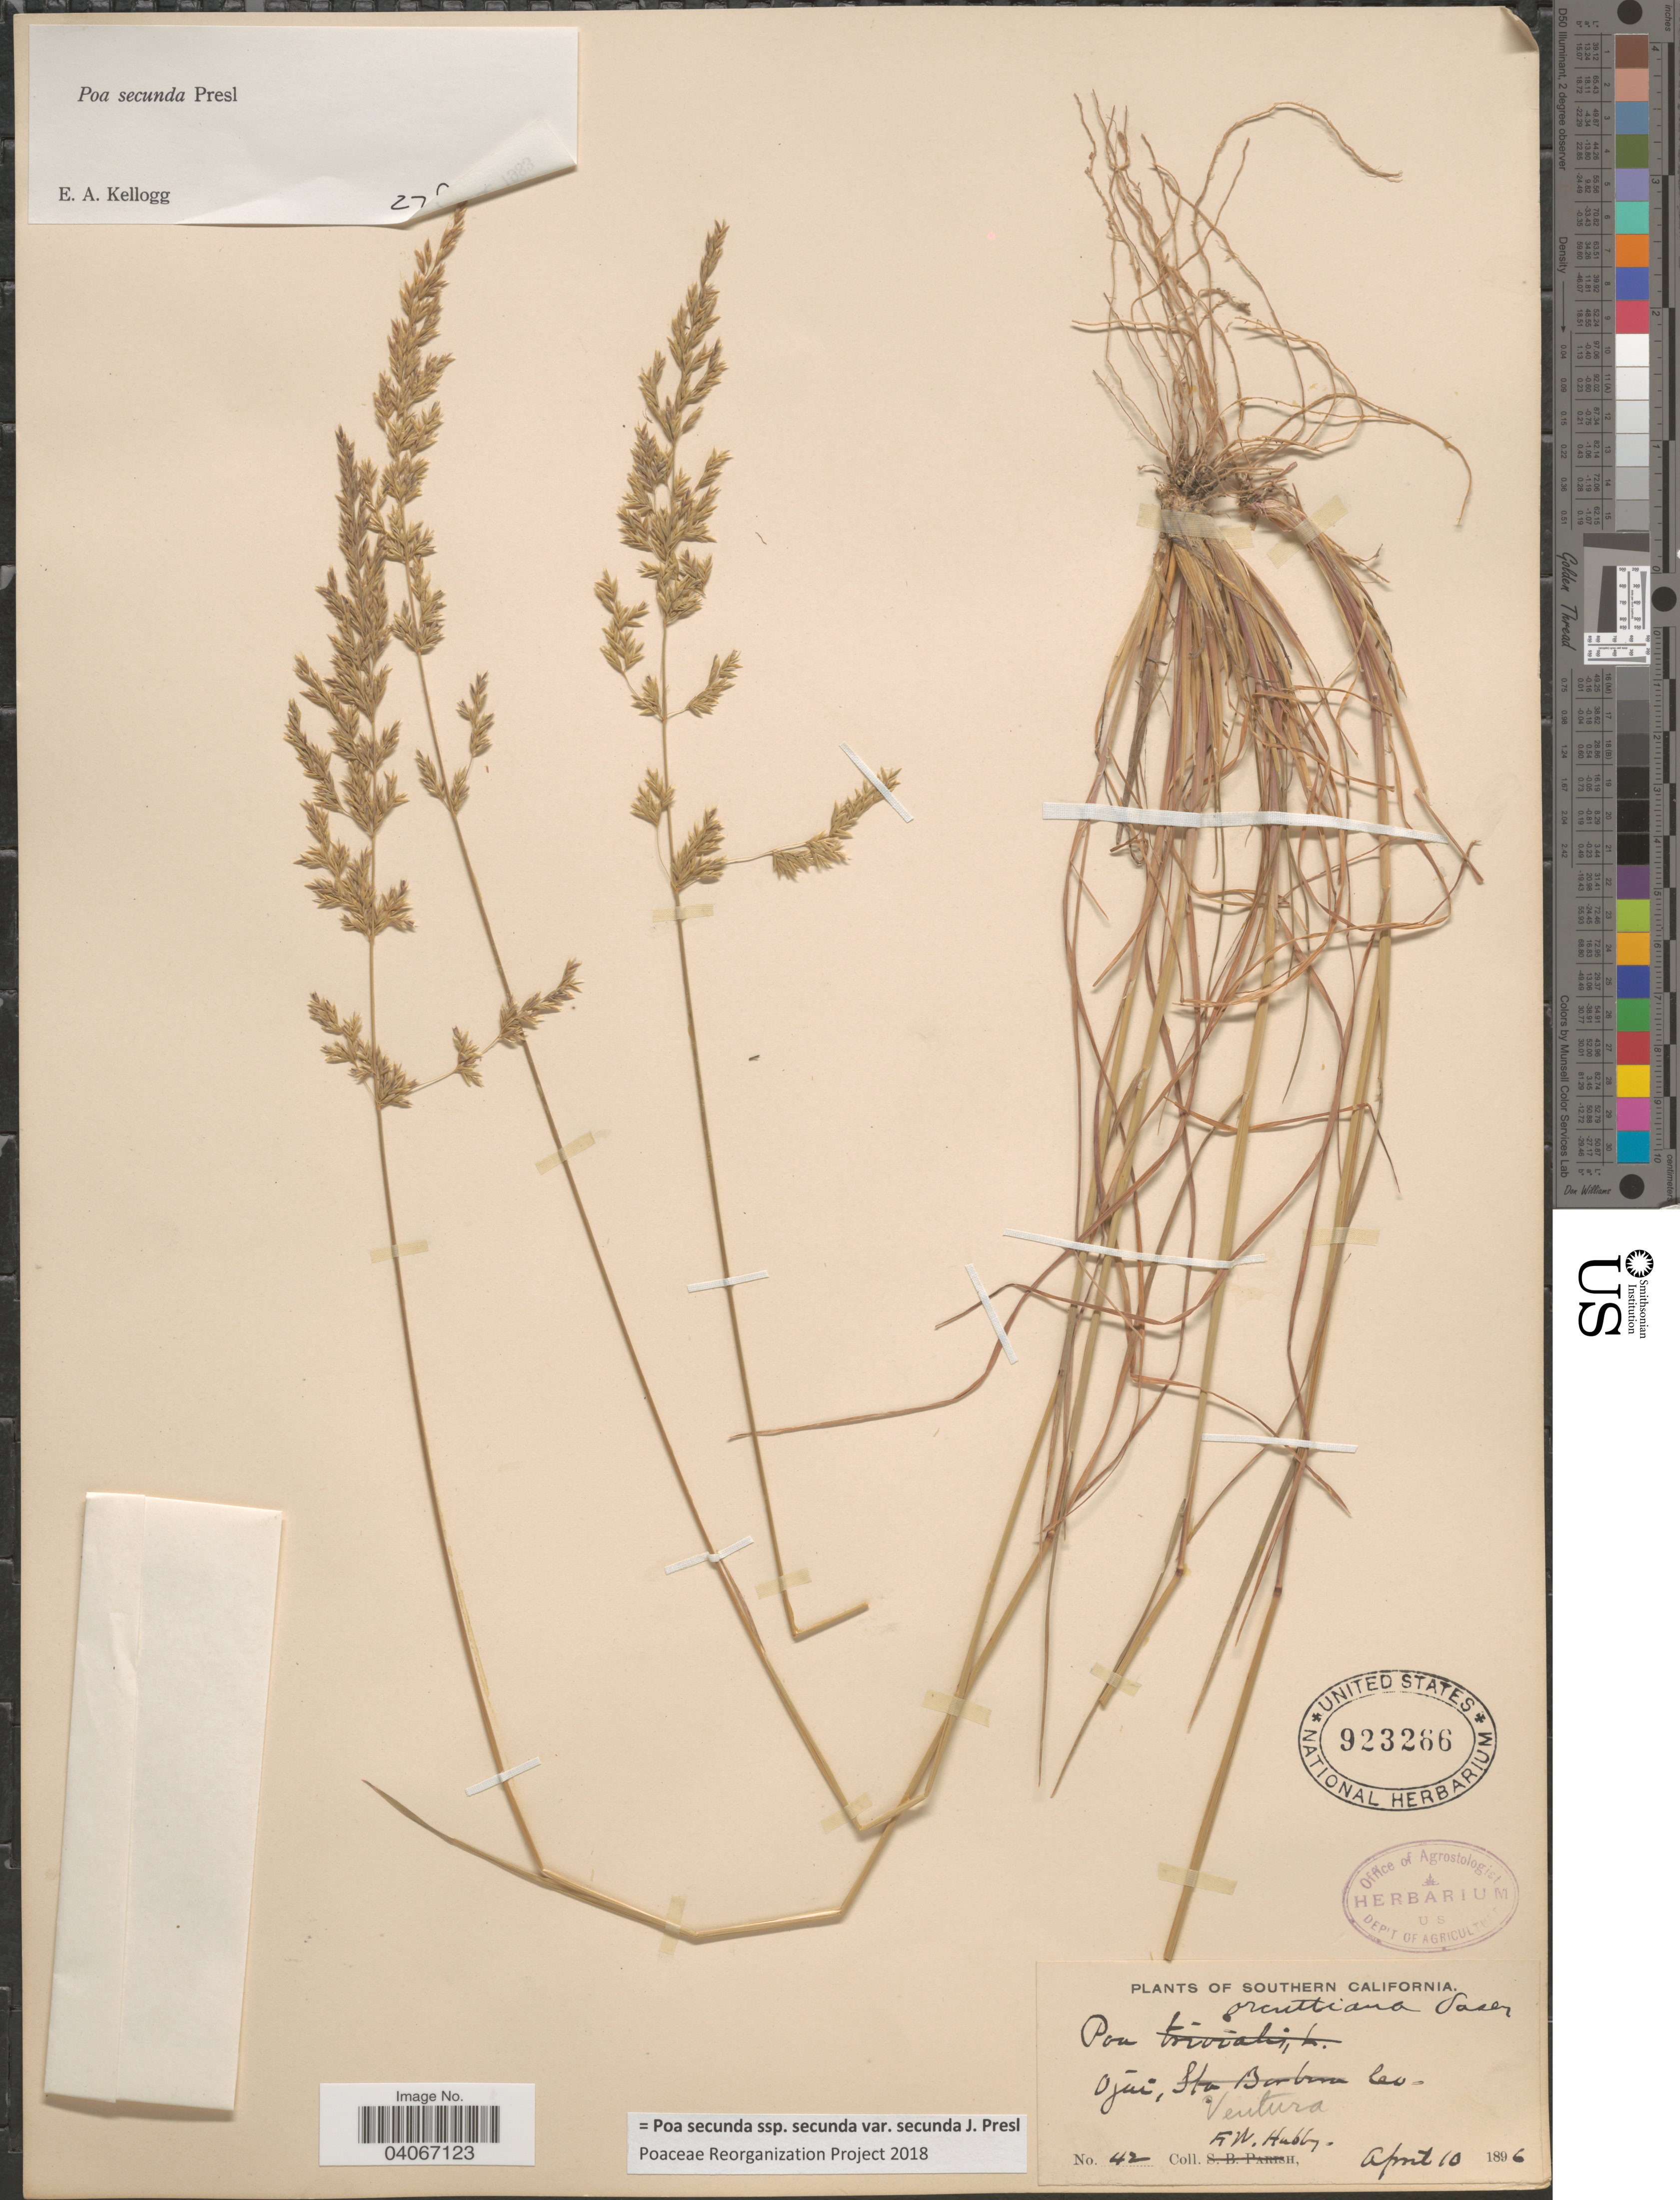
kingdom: Plantae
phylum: Tracheophyta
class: Liliopsida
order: Poales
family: Poaceae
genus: Poa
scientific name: Poa secunda subsp. secunda var. secunda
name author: J. Presl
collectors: F. Hubby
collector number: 42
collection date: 1896-04-10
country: United States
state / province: California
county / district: Ventura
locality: Southern California. Ojai, Ventura Co.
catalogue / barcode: US 923266